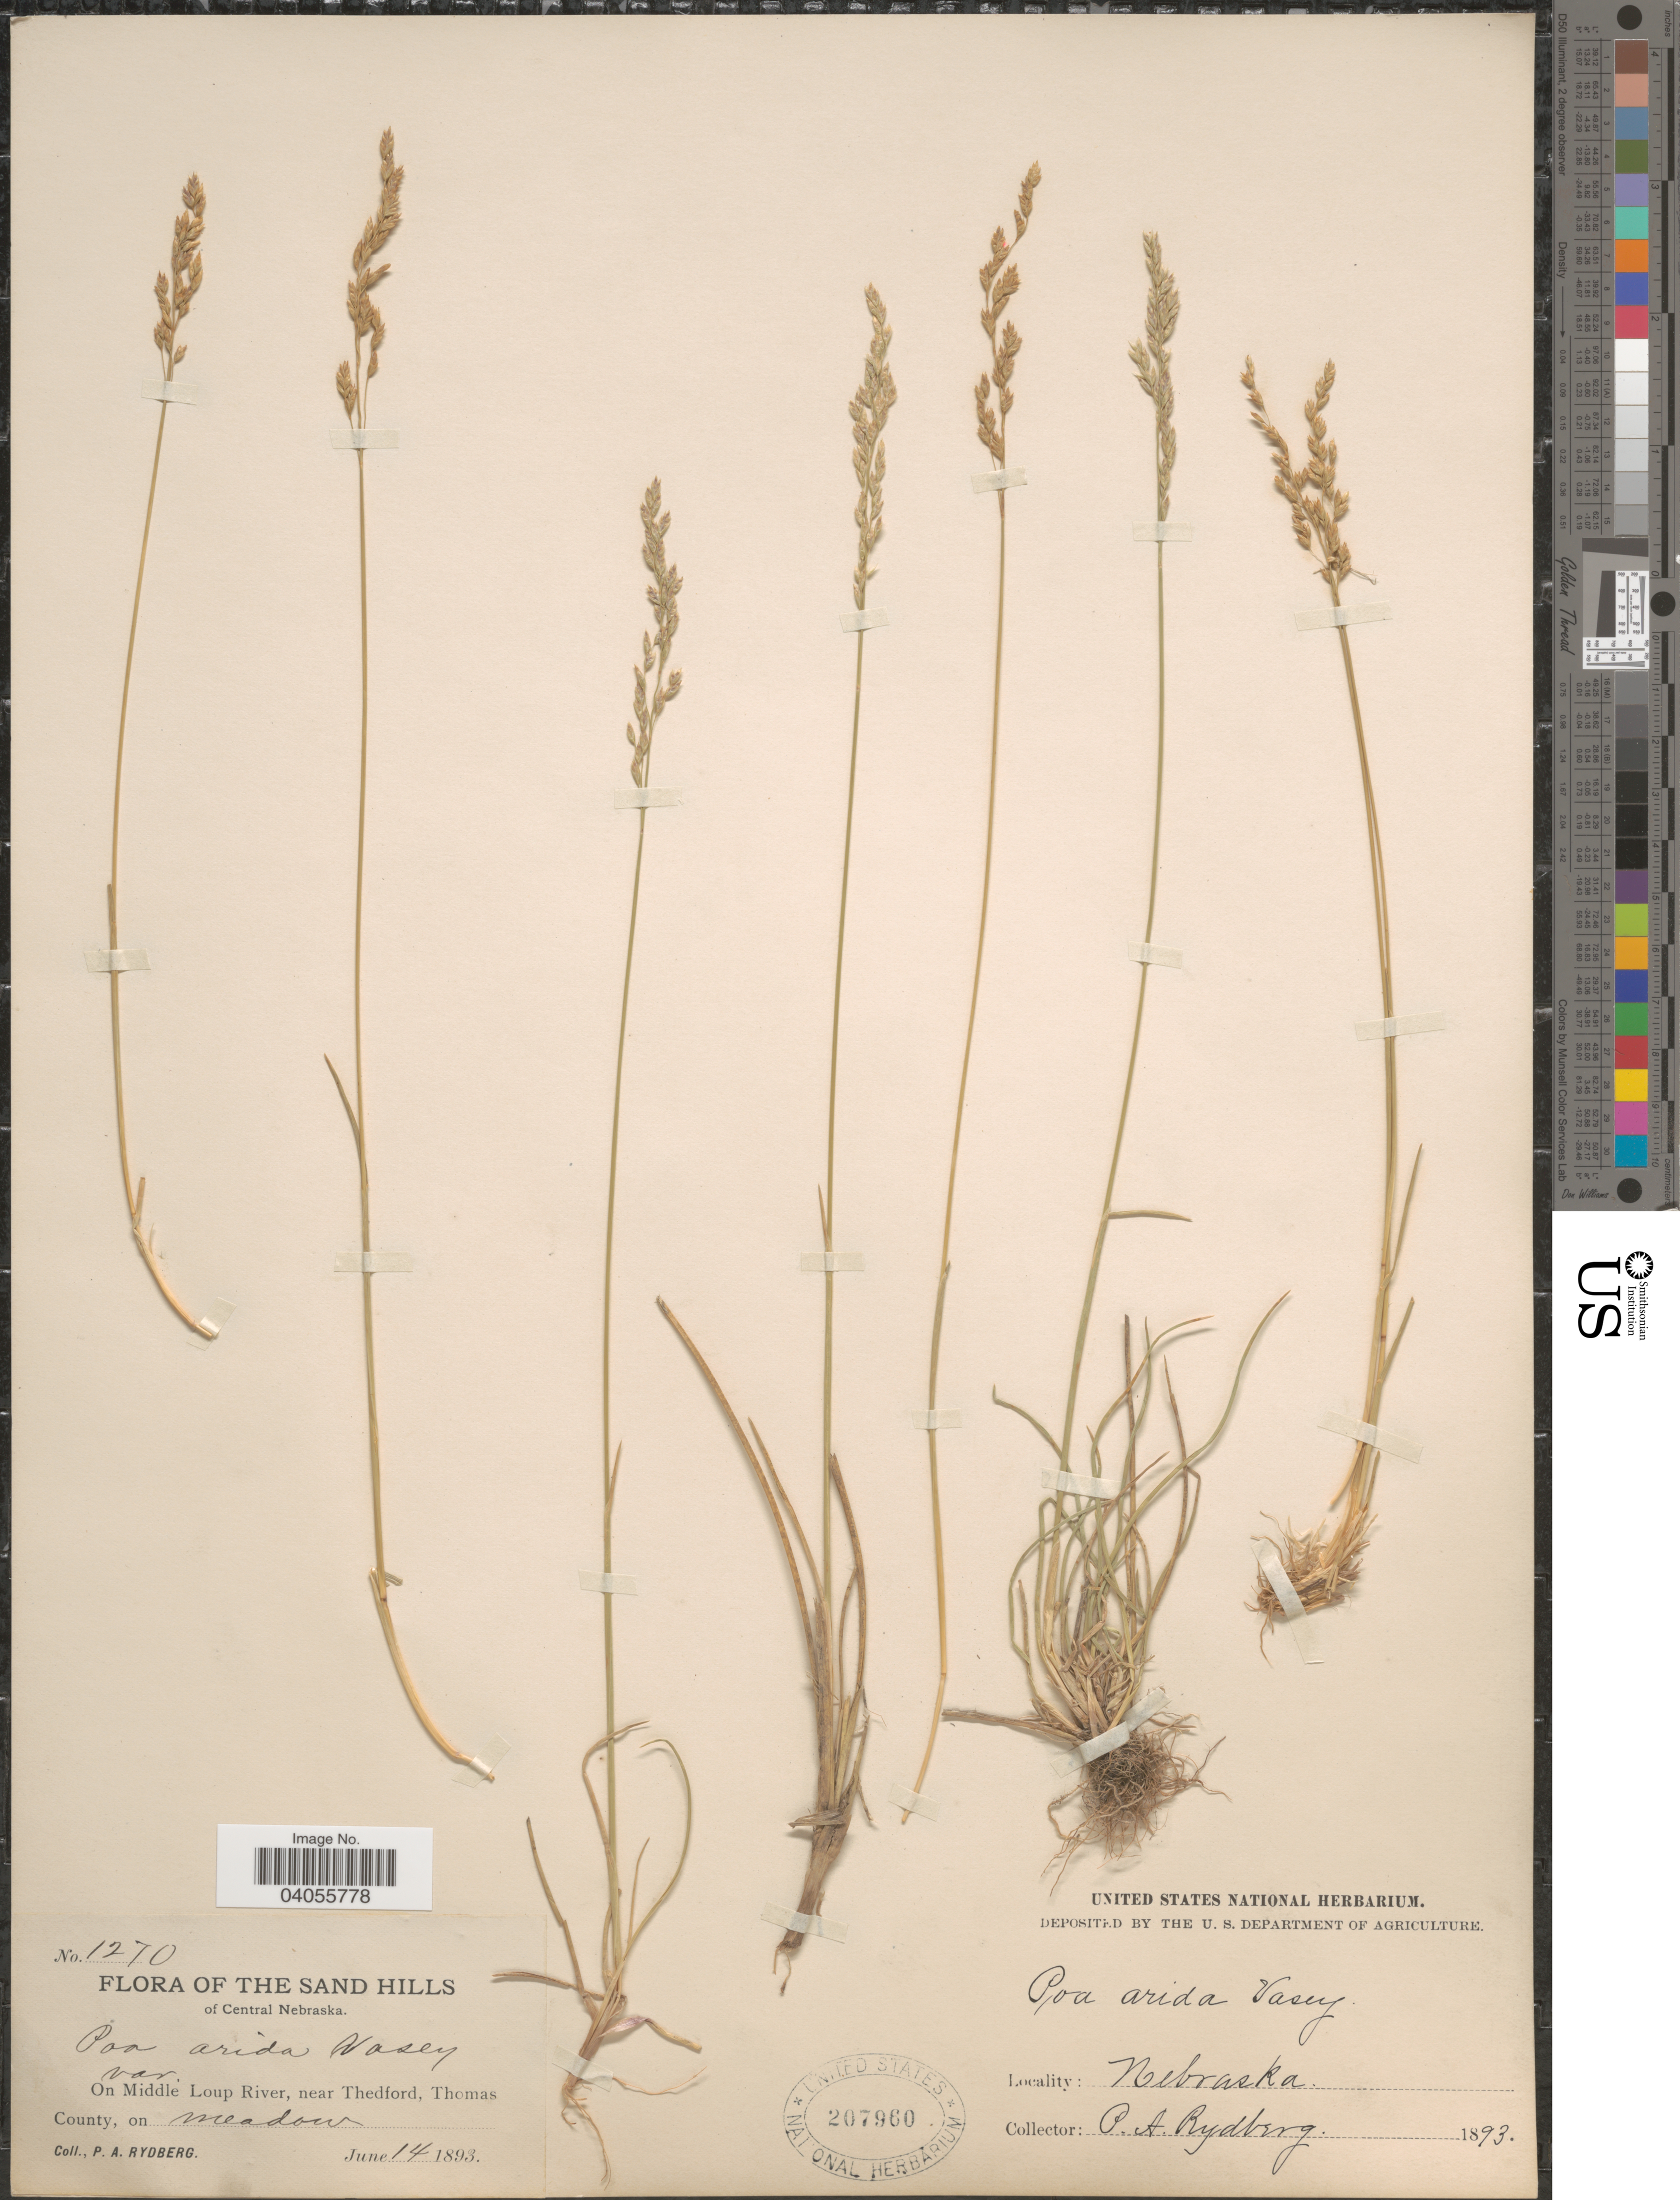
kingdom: Plantae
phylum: Tracheophyta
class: Liliopsida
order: Poales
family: Poaceae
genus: Poa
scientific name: Poa arida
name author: Vasey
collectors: P. A. Rydberg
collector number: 1270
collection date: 1893-06-14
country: United States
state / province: Nebraska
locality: Sand Hills of Central Nebraska. On Middle Loup River, near Thedford, Thomas County, on meadow.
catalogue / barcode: US 207960